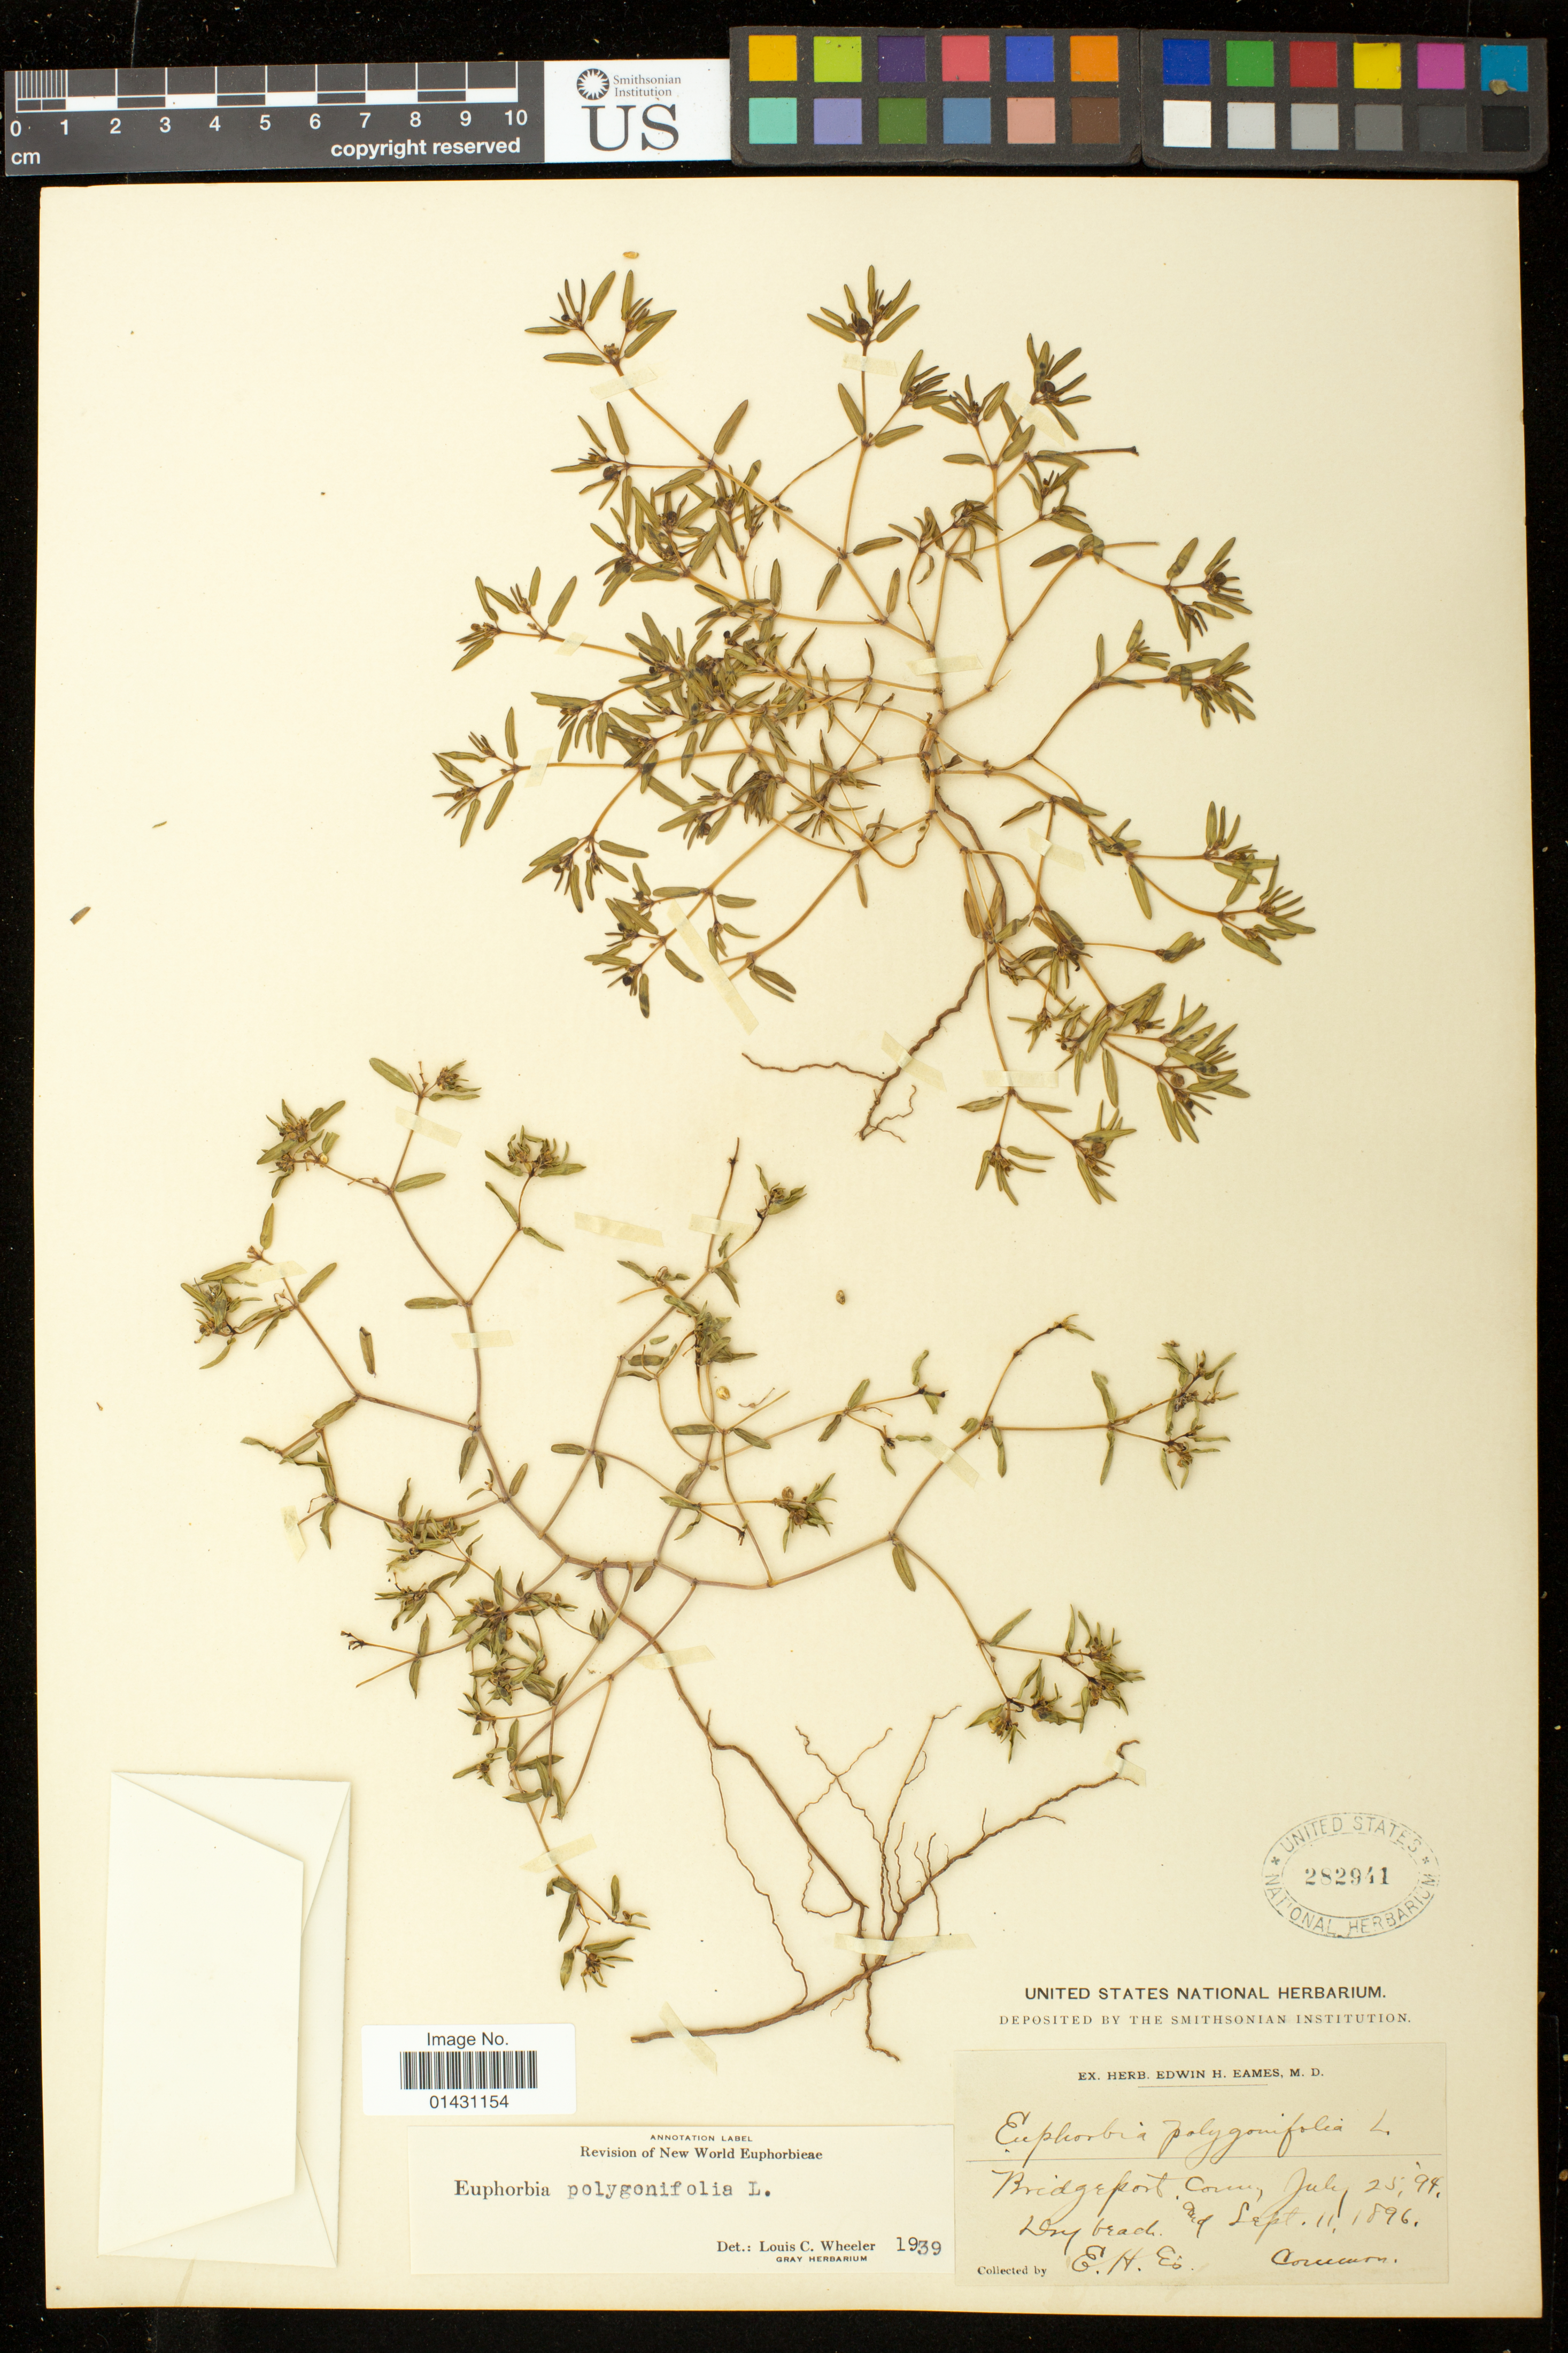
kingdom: Plantae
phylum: Tracheophyta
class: Magnoliopsida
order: Malpighiales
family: Euphorbiaceae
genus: Euphorbia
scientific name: Euphorbia polygonifolia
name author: L.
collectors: E. H. Eames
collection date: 1894-07-25,1896-09-11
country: United States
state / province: Connecticut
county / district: Fairfield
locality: Bridgeport and Long Beach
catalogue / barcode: US 282941